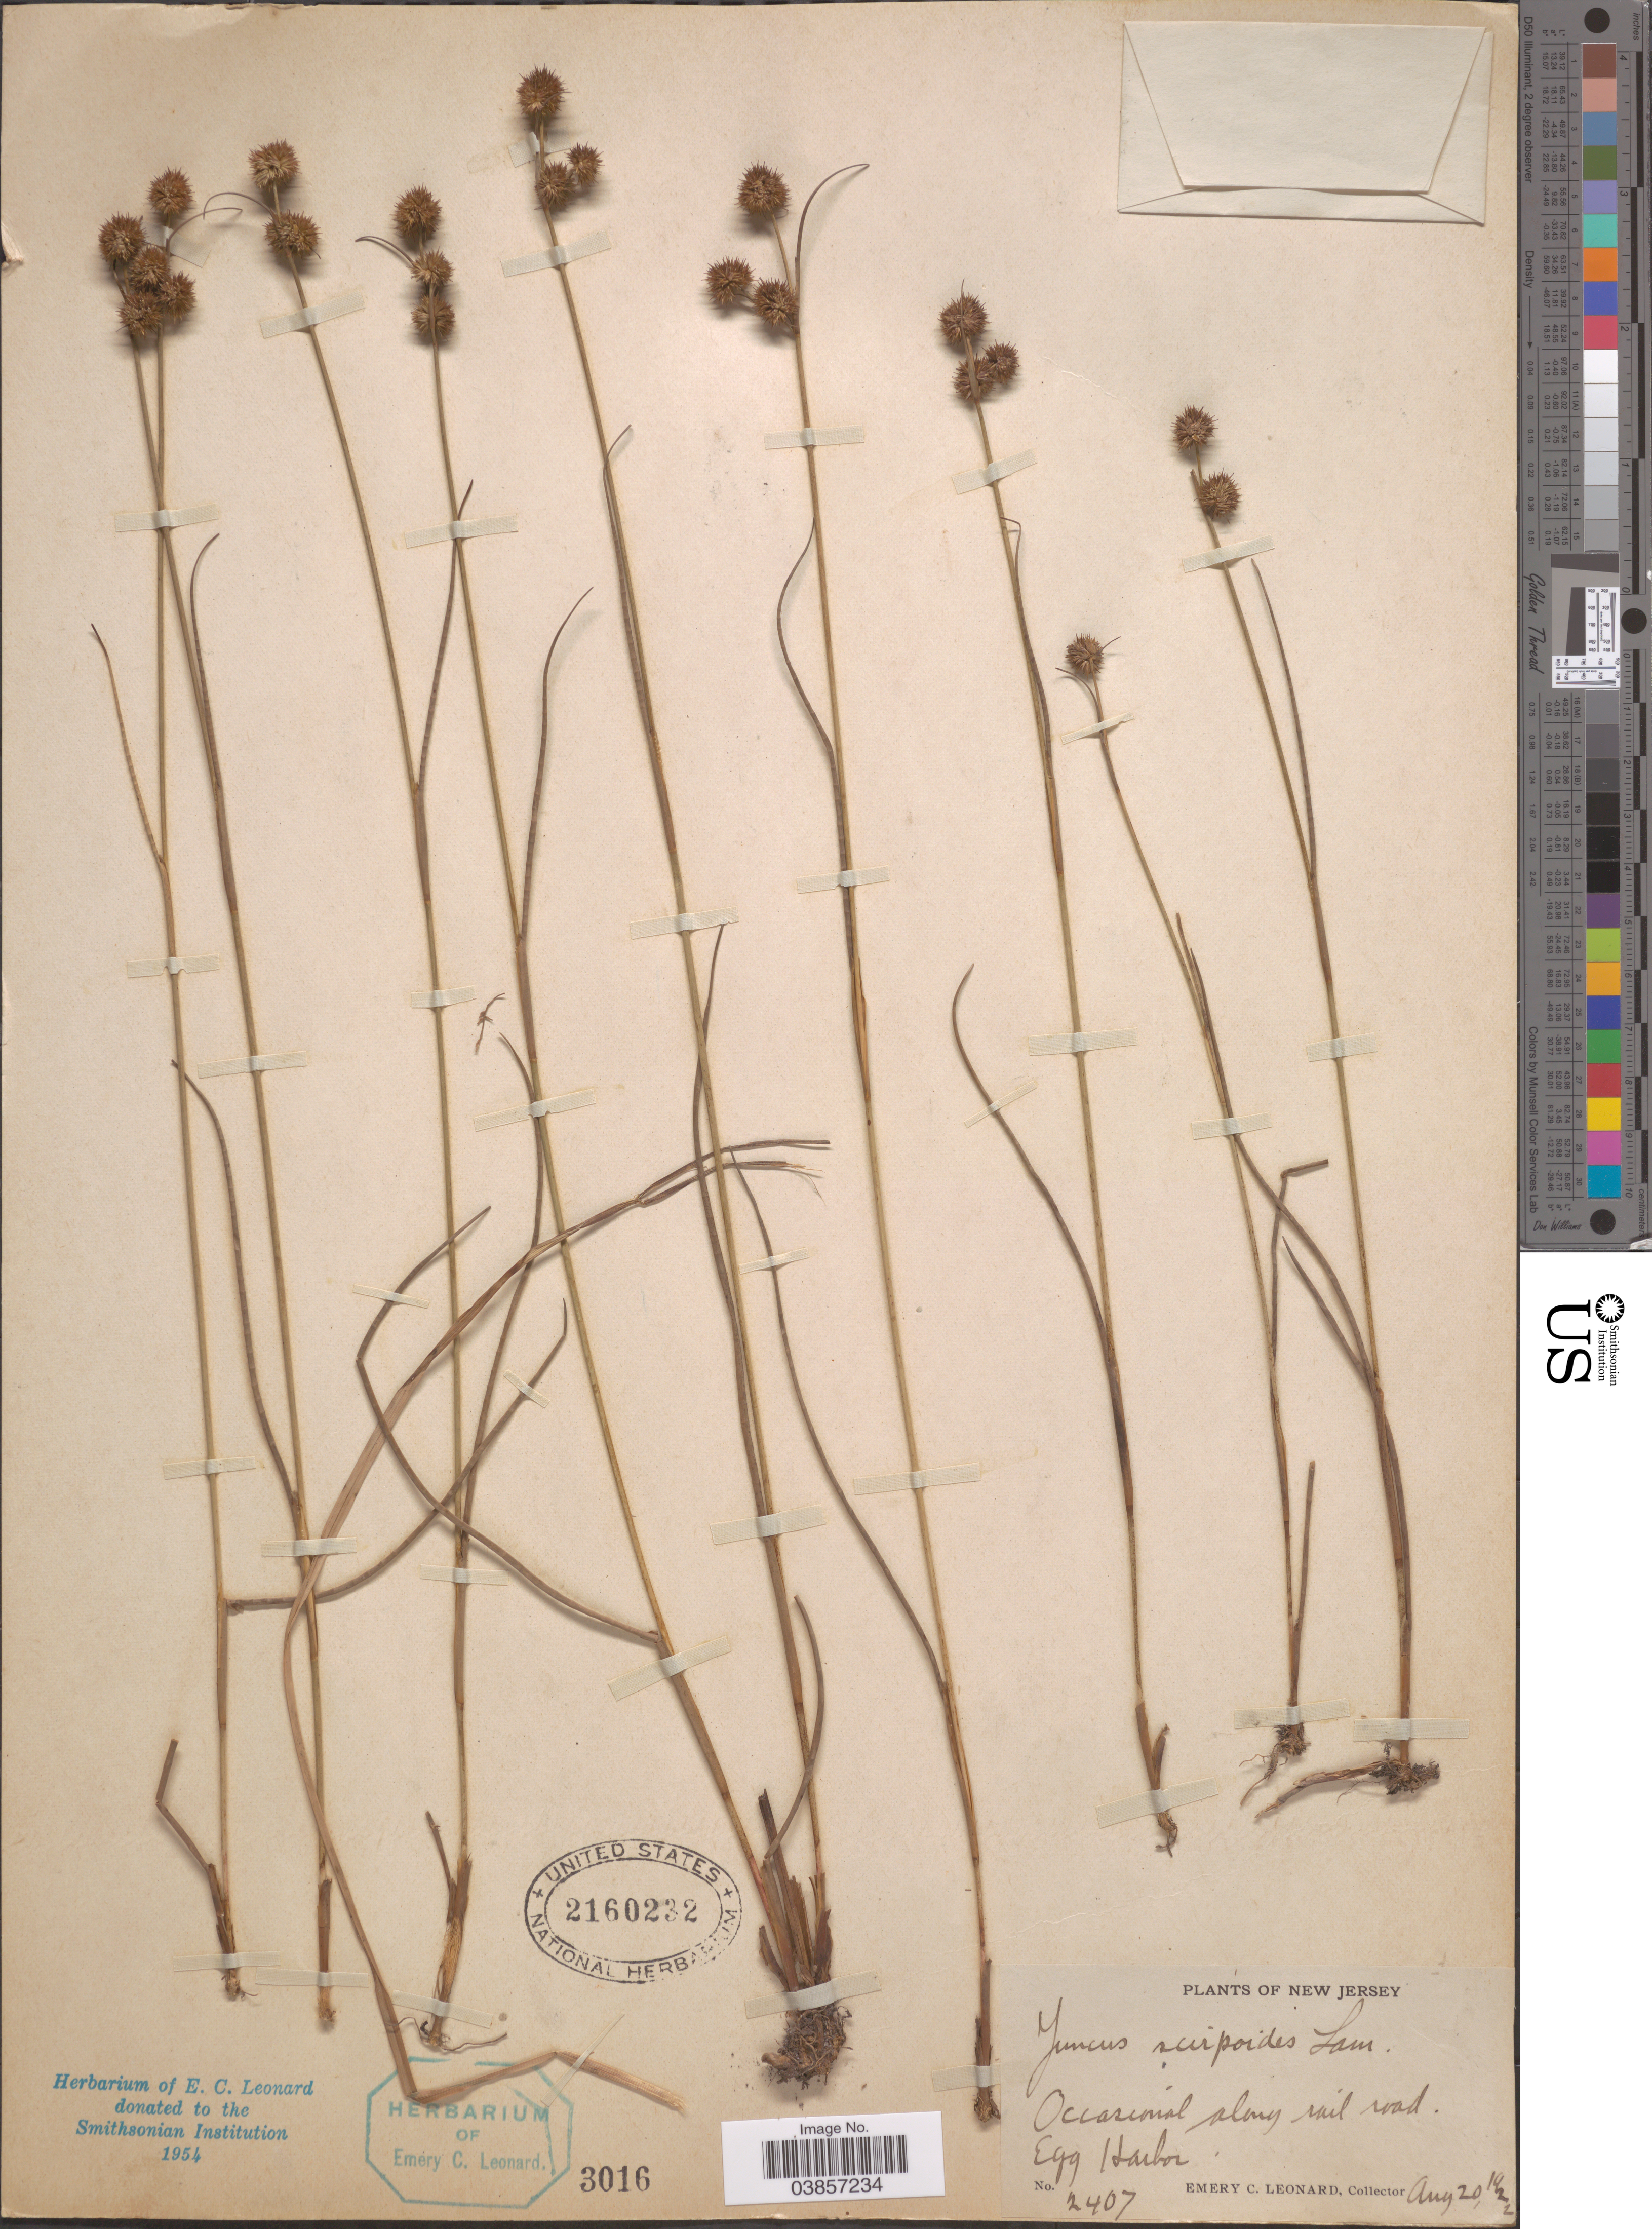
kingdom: Plantae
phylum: Tracheophyta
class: Liliopsida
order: Poales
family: Juncaceae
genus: Juncus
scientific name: Juncus scirpoides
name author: Lam.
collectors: E. C. Leonard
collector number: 2407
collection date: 1922-08-20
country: United States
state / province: New Jersey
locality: Occasional along rail road, Egg Harbor.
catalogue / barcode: US 2160232